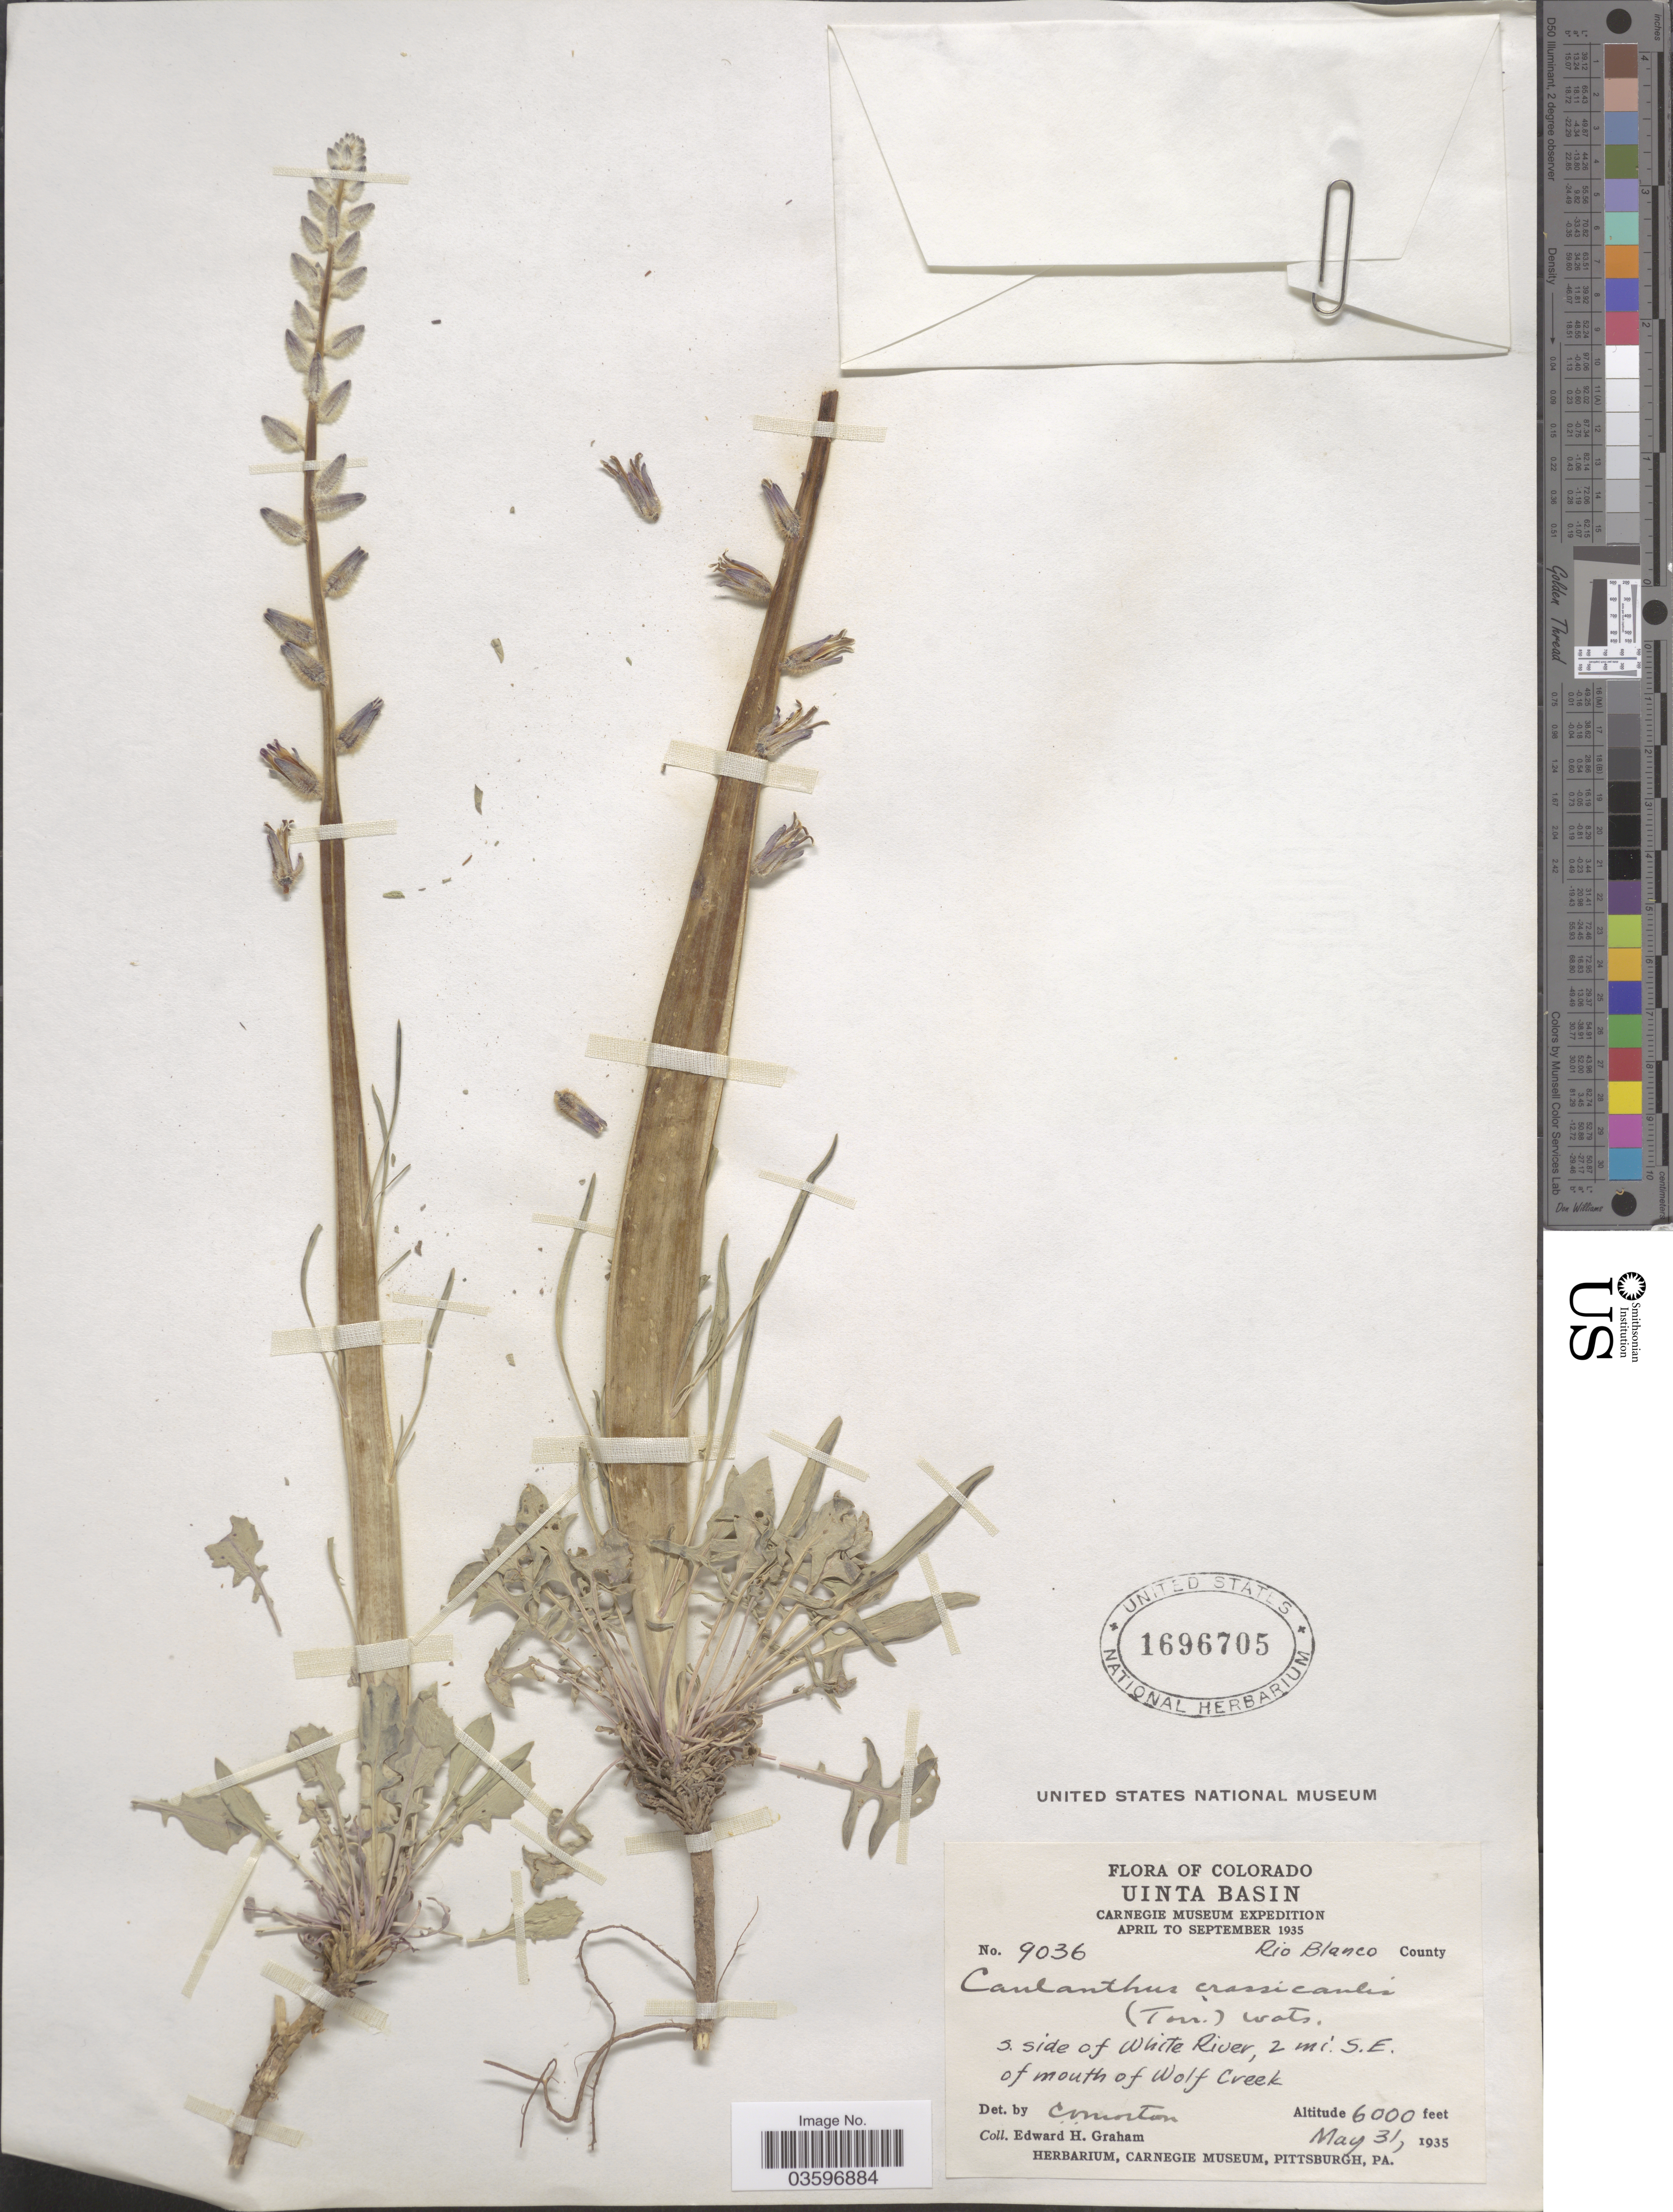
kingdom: Plantae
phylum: Tracheophyta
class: Magnoliopsida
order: Brassicales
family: Brassicaceae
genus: Caulanthus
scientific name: Caulanthus crassicaulis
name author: S. Watson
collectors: E. H. Graham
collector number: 9036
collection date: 1935-05-31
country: United States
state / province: Colorado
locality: Uinta Basin. Rio Blanco County. S. side of White River, 2 mi. S.E. of mouth of Wolf Creek.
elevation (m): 1829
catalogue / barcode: US 1696705